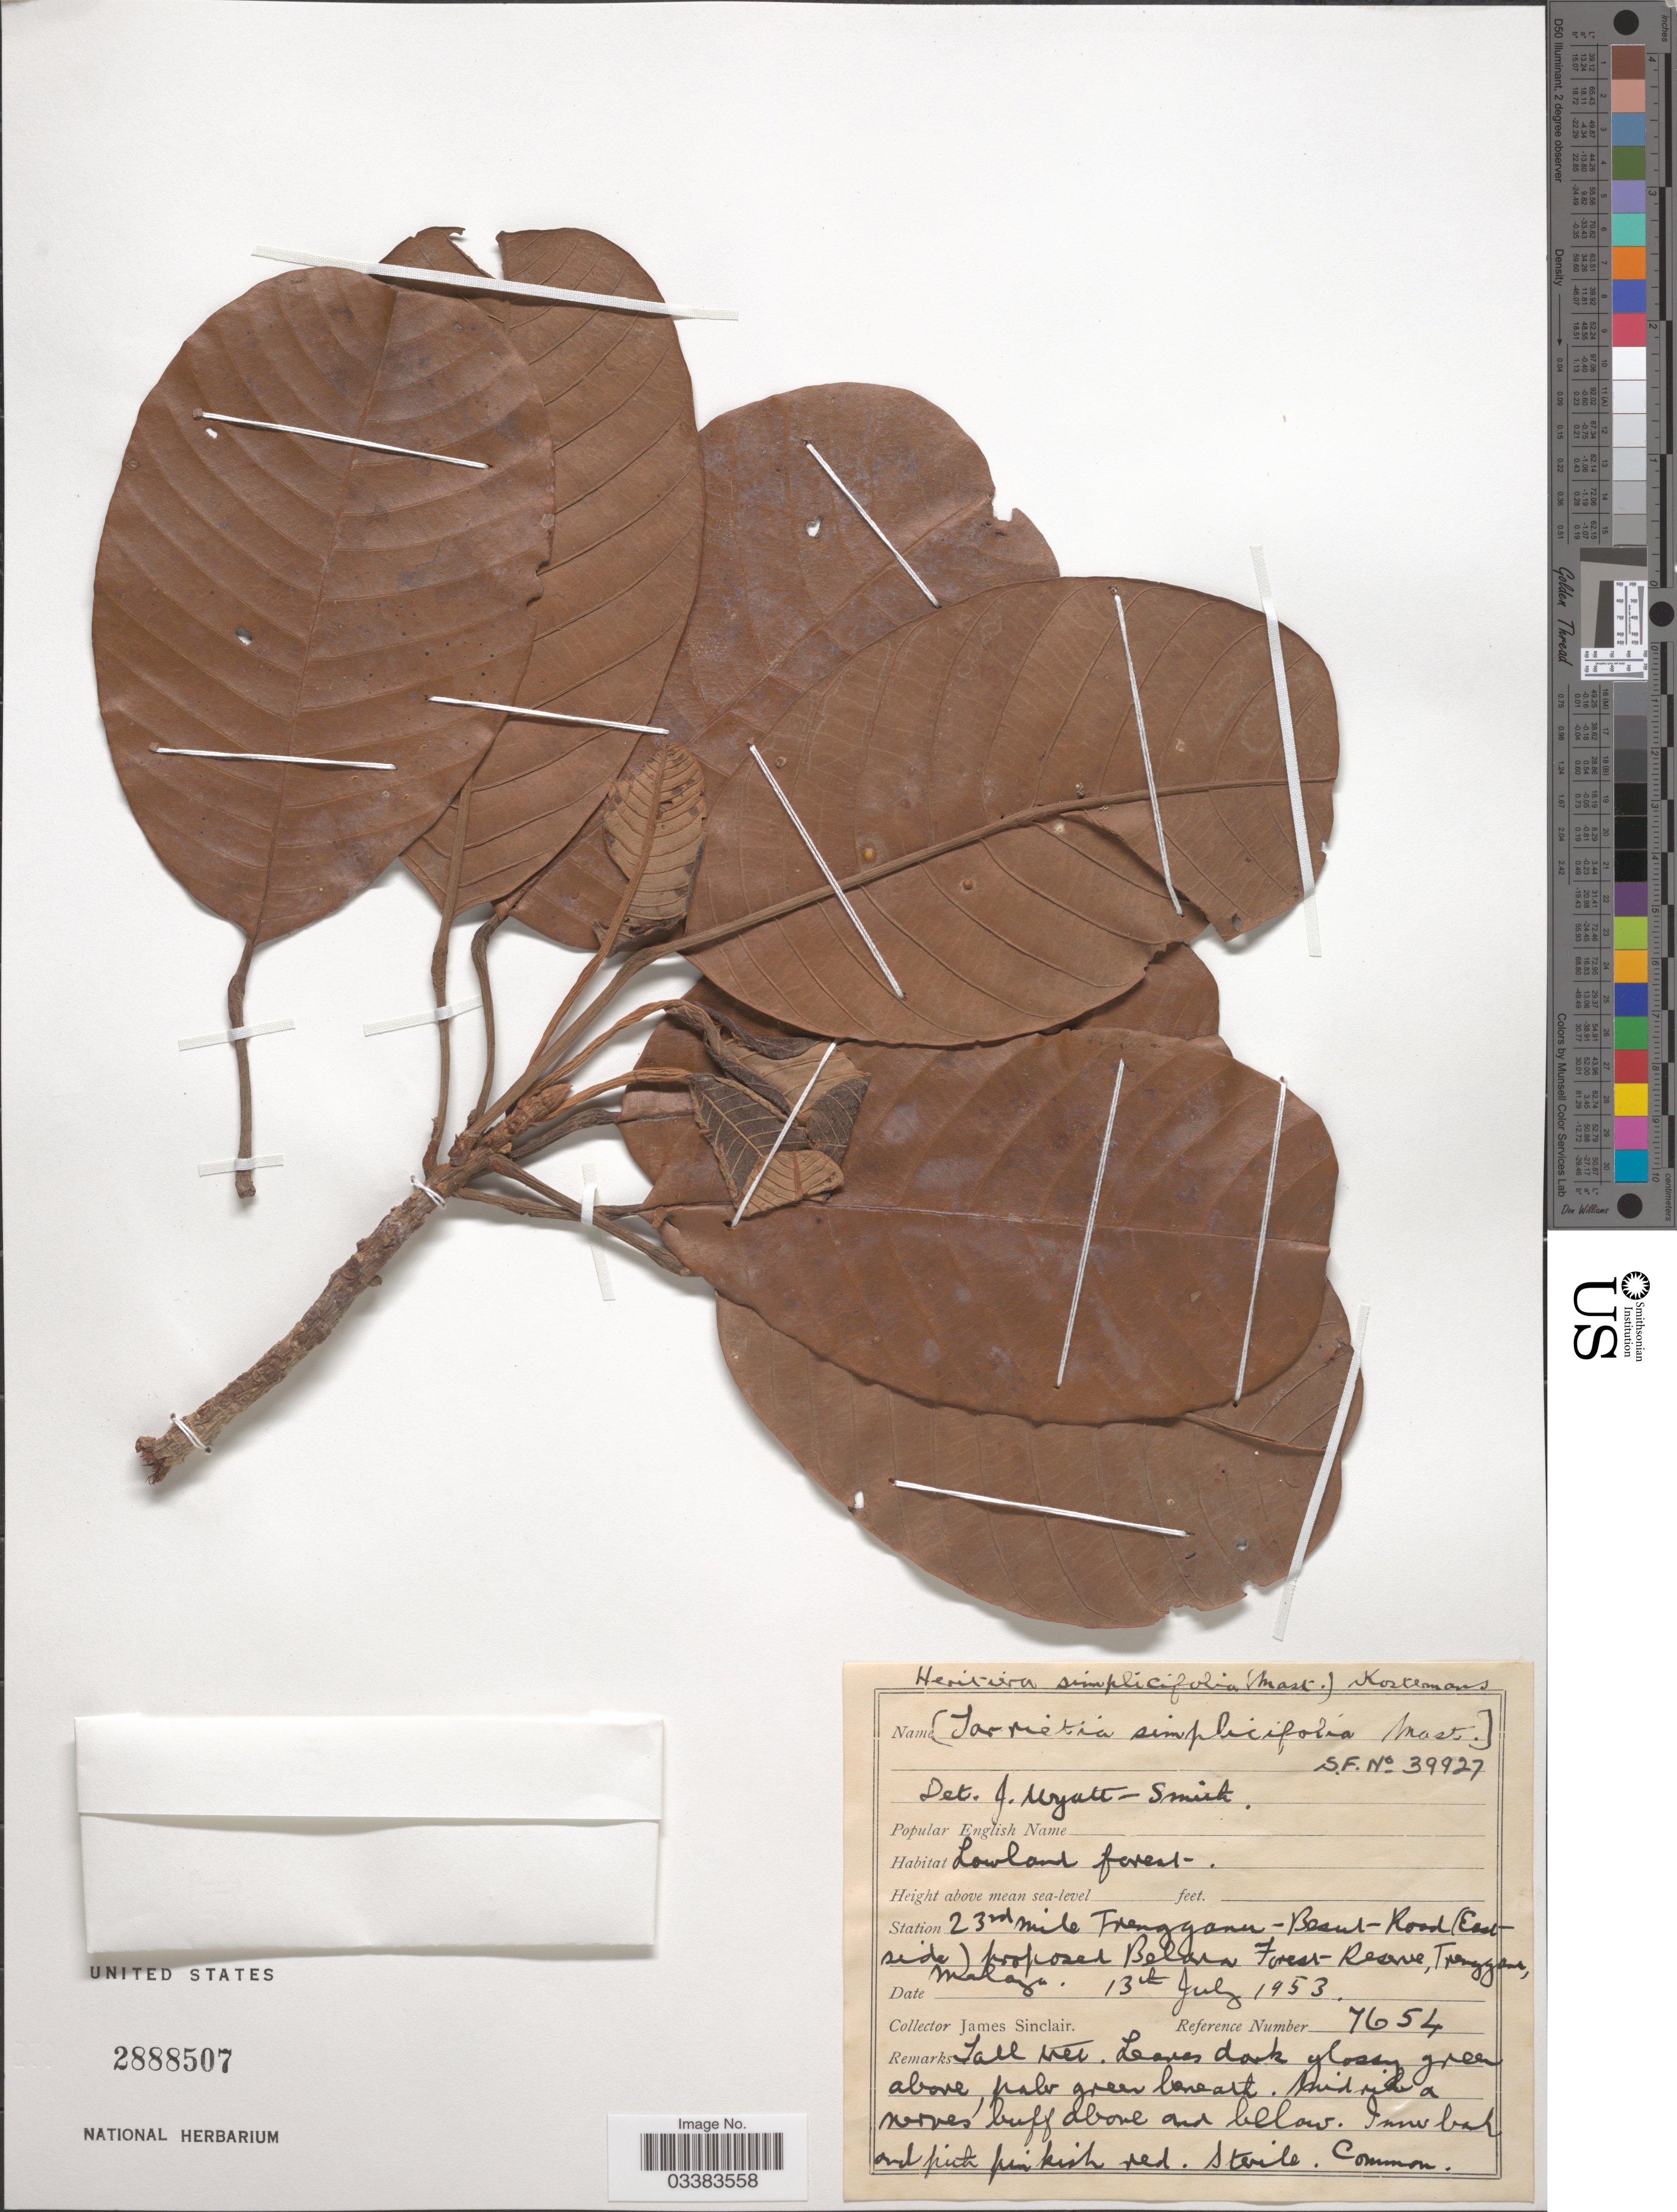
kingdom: Plantae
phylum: Tracheophyta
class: Magnoliopsida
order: Malvales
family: Malvaceae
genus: Heritiera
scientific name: Heritiera simplicifolia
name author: (Mast.) Kosterm.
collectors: J. Sinclair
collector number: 7654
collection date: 1953-07-13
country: Malaysia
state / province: Terengganu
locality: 23rd mile Trengganu-Besut Road (East side) proposed Belara Forest Reserve, Trengganu, Malaya.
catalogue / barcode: US 2888507